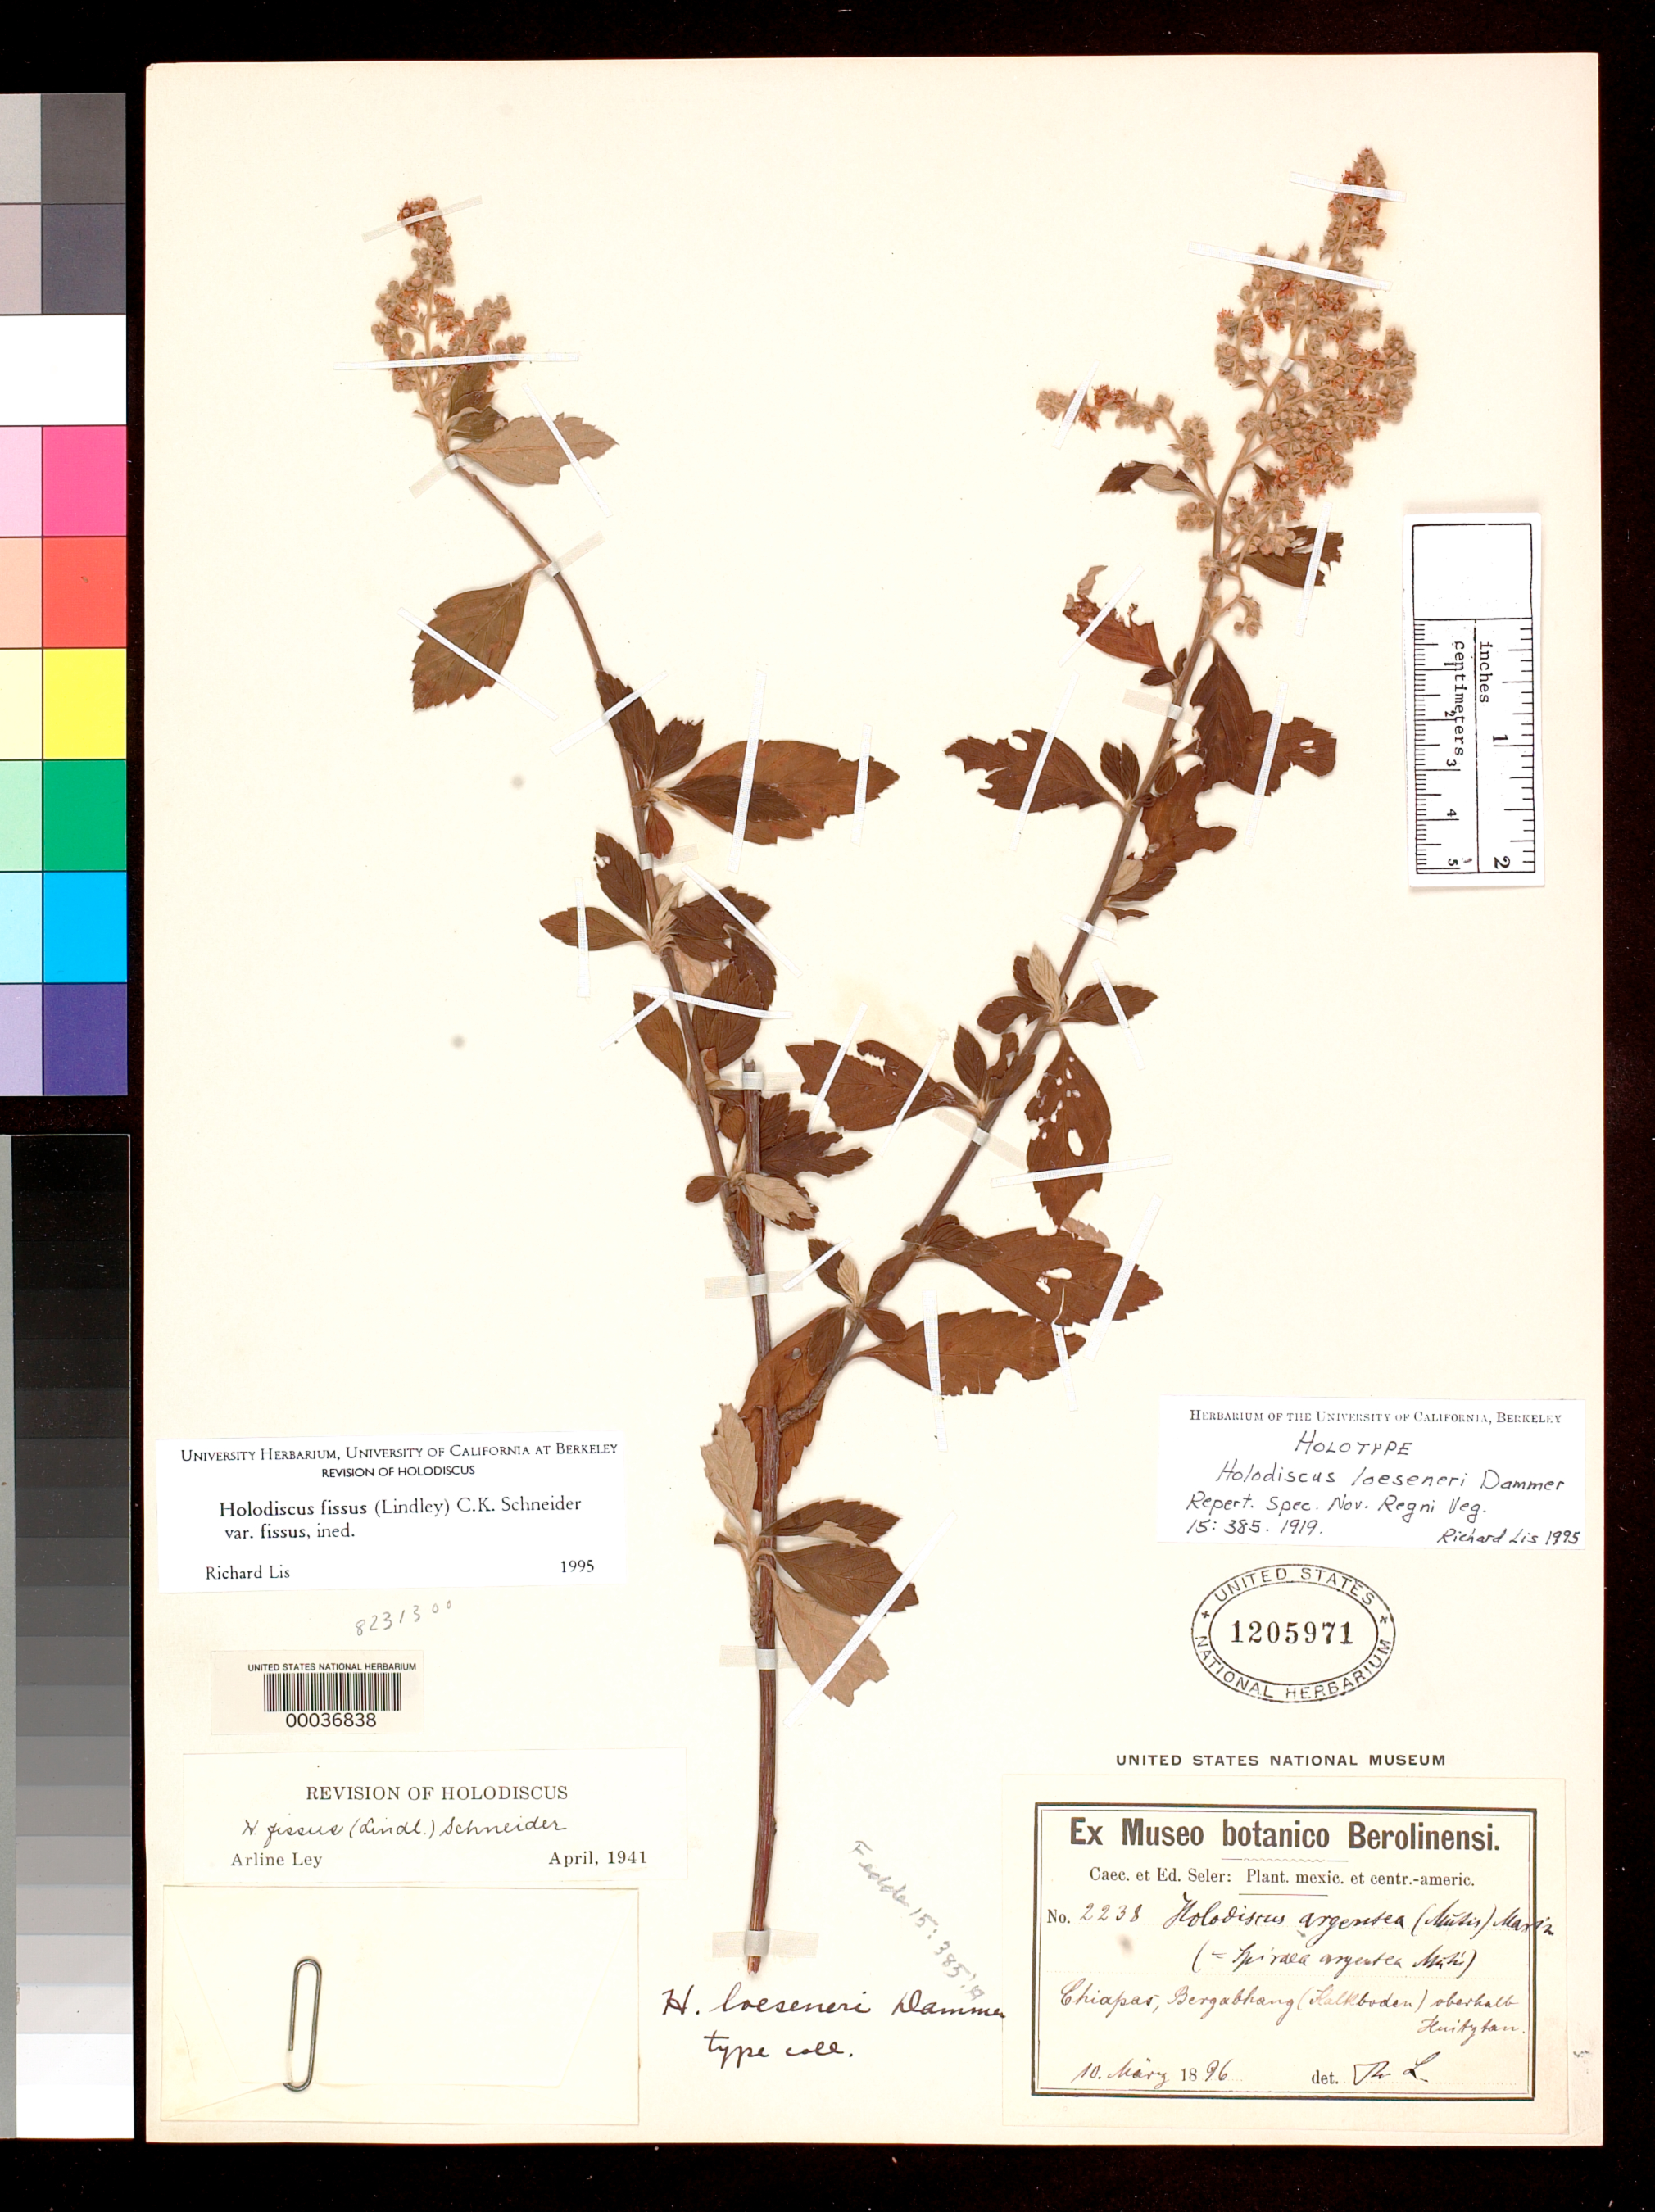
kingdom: Plantae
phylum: Tracheophyta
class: Magnoliopsida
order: Rosales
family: Rosaceae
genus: Holodiscus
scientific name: Holodiscus loeseneri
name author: Dammer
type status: Isosyntype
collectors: E. Seler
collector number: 2238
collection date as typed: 10 Mar 1896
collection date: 1896-03-10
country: Mexico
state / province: Chiapas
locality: Bergablhang (Kalkboden) oberhalb Huitztan.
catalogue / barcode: US 1205971